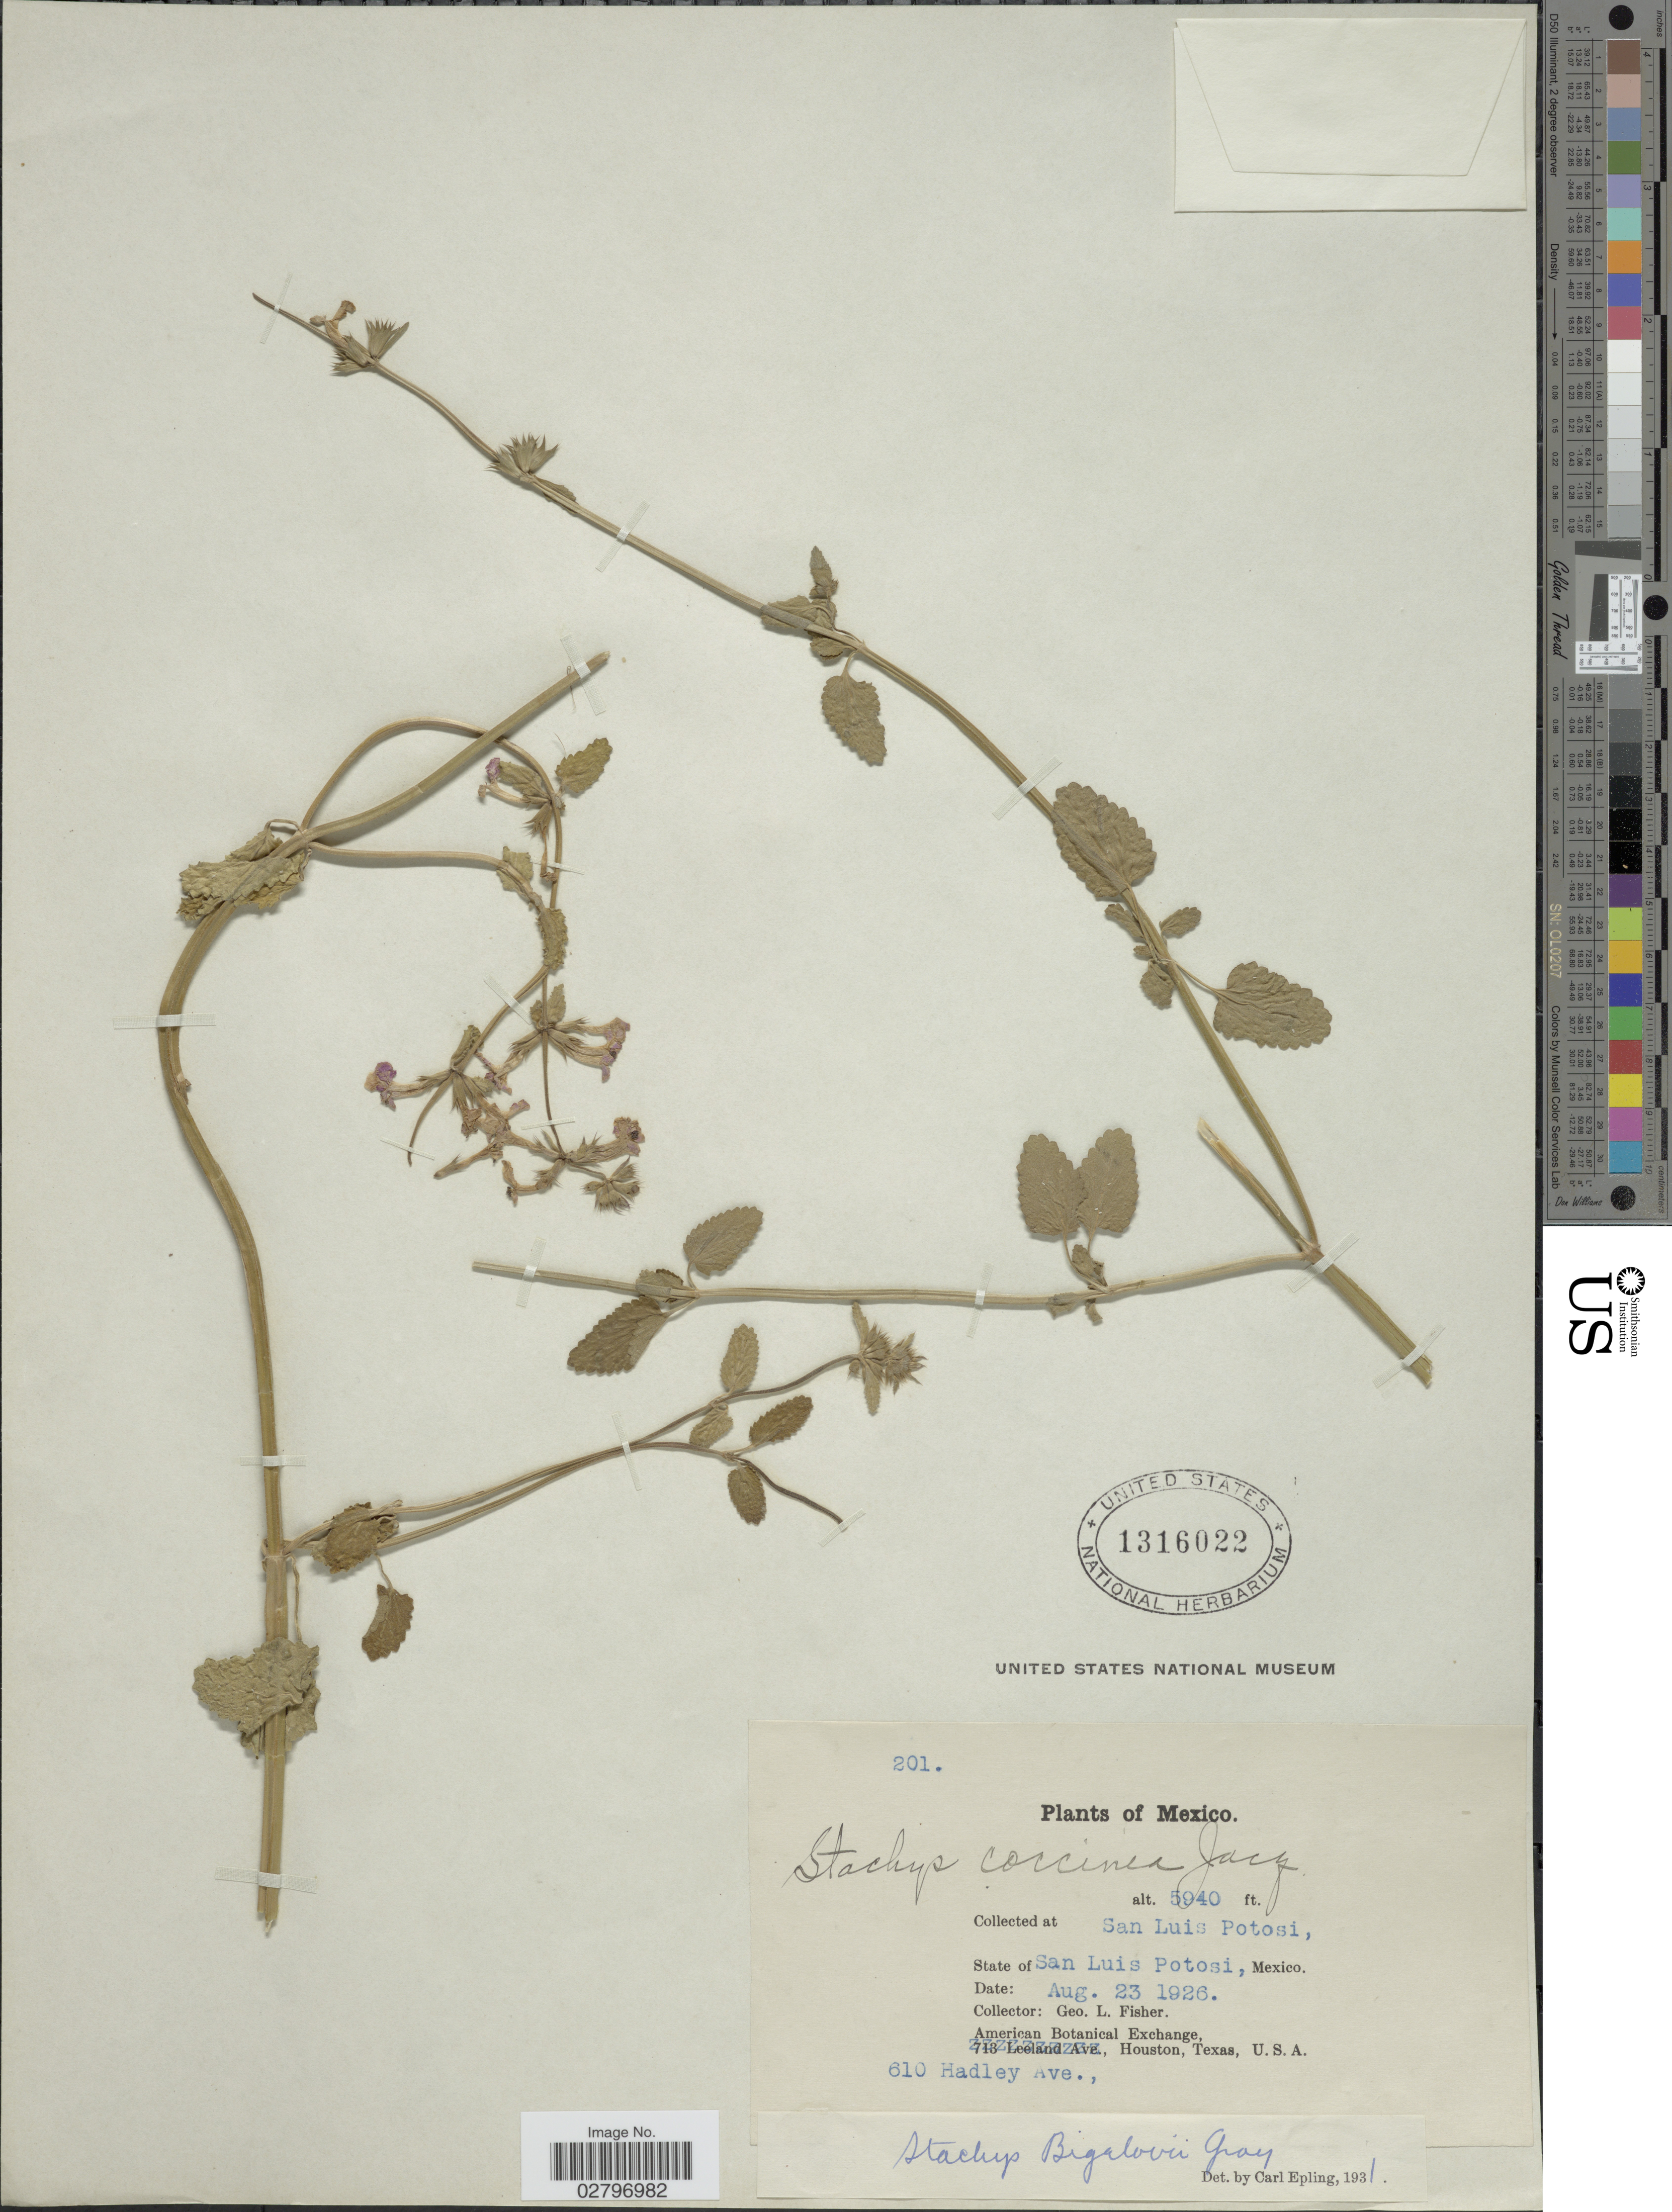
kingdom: Plantae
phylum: Tracheophyta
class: Magnoliopsida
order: Lamiales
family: Lamiaceae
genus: Stachys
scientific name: Stachys bigelovii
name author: A. Gray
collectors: G. L. Fisher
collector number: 201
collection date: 1926-08-23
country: Mexico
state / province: San Luis Potosí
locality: San Luis Potosi. State of San Luis Potosi, Mexico.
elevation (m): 1811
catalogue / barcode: US 1316022